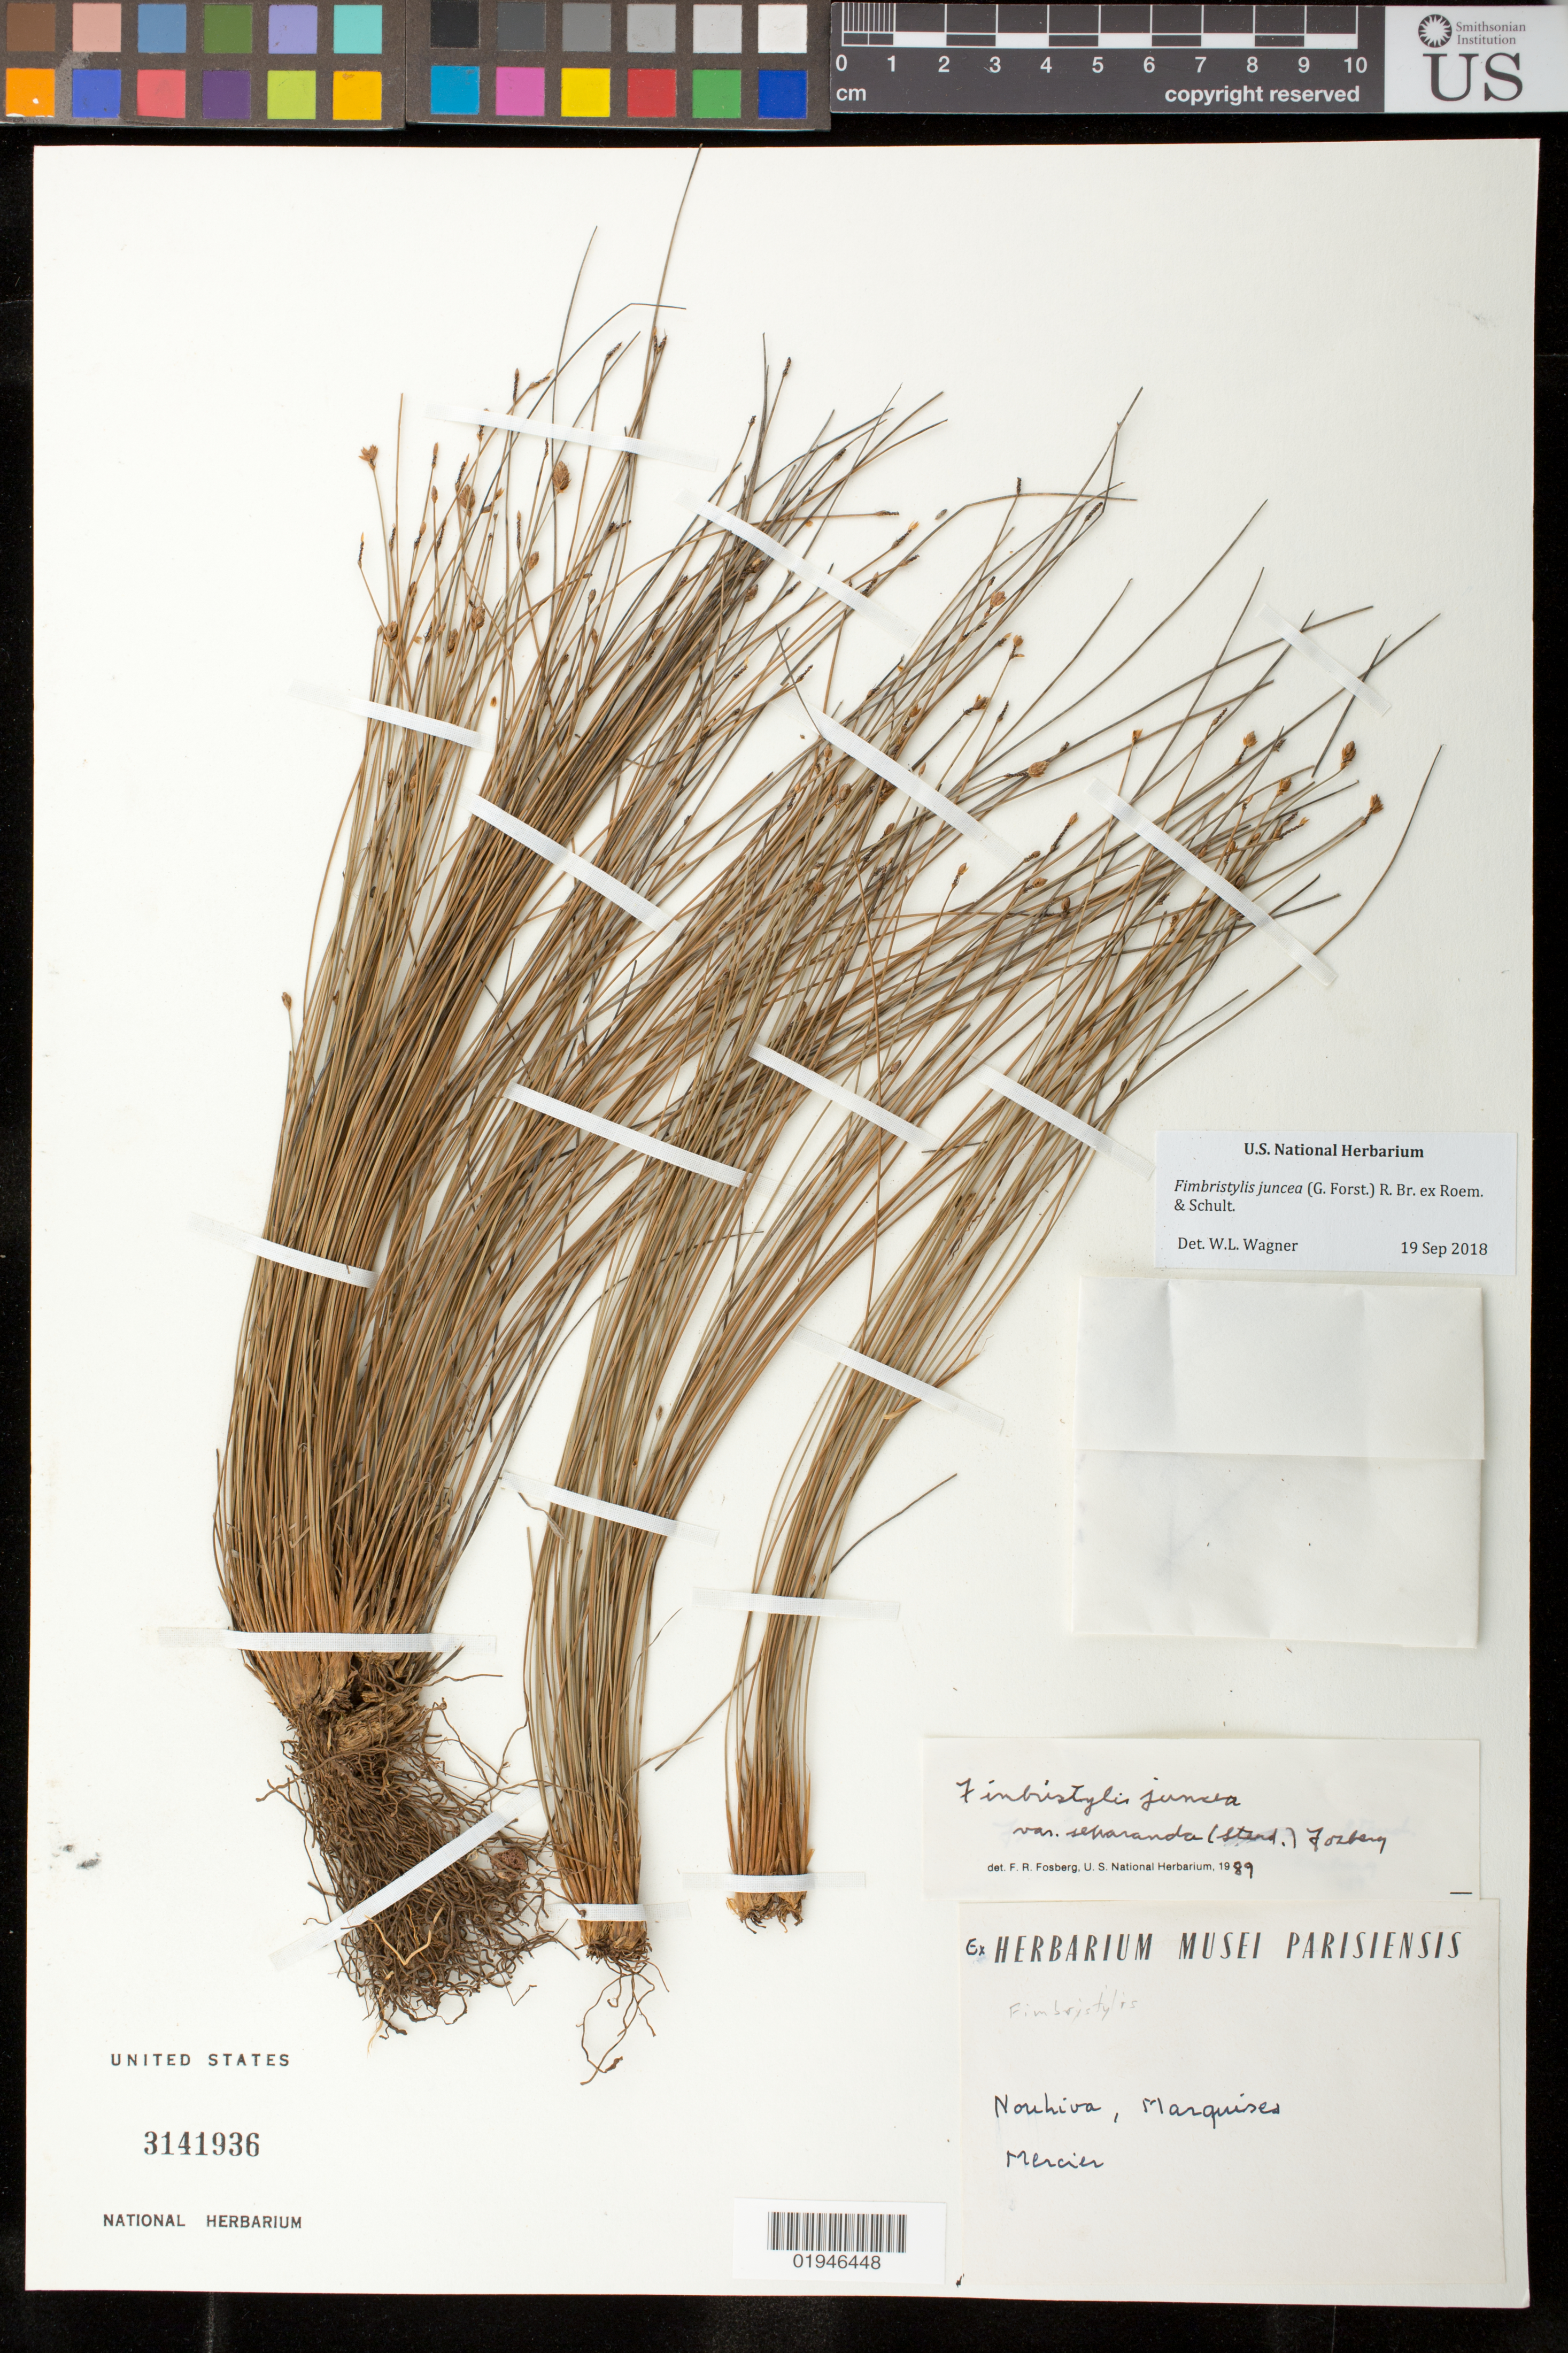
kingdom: Plantae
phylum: Tracheophyta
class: Liliopsida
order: Poales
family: Cyperaceae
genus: Fimbristylis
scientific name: Fimbristylis juncea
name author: (G. Forst.) Br. ex Roem. & Schult.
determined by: Wagner, W. L., (BOT), Smithsonian Institution - National Museum of Natural History (UNITED STATES)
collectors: M. Mercier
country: French Polynesia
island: Nuku Hiva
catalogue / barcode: US 3141936